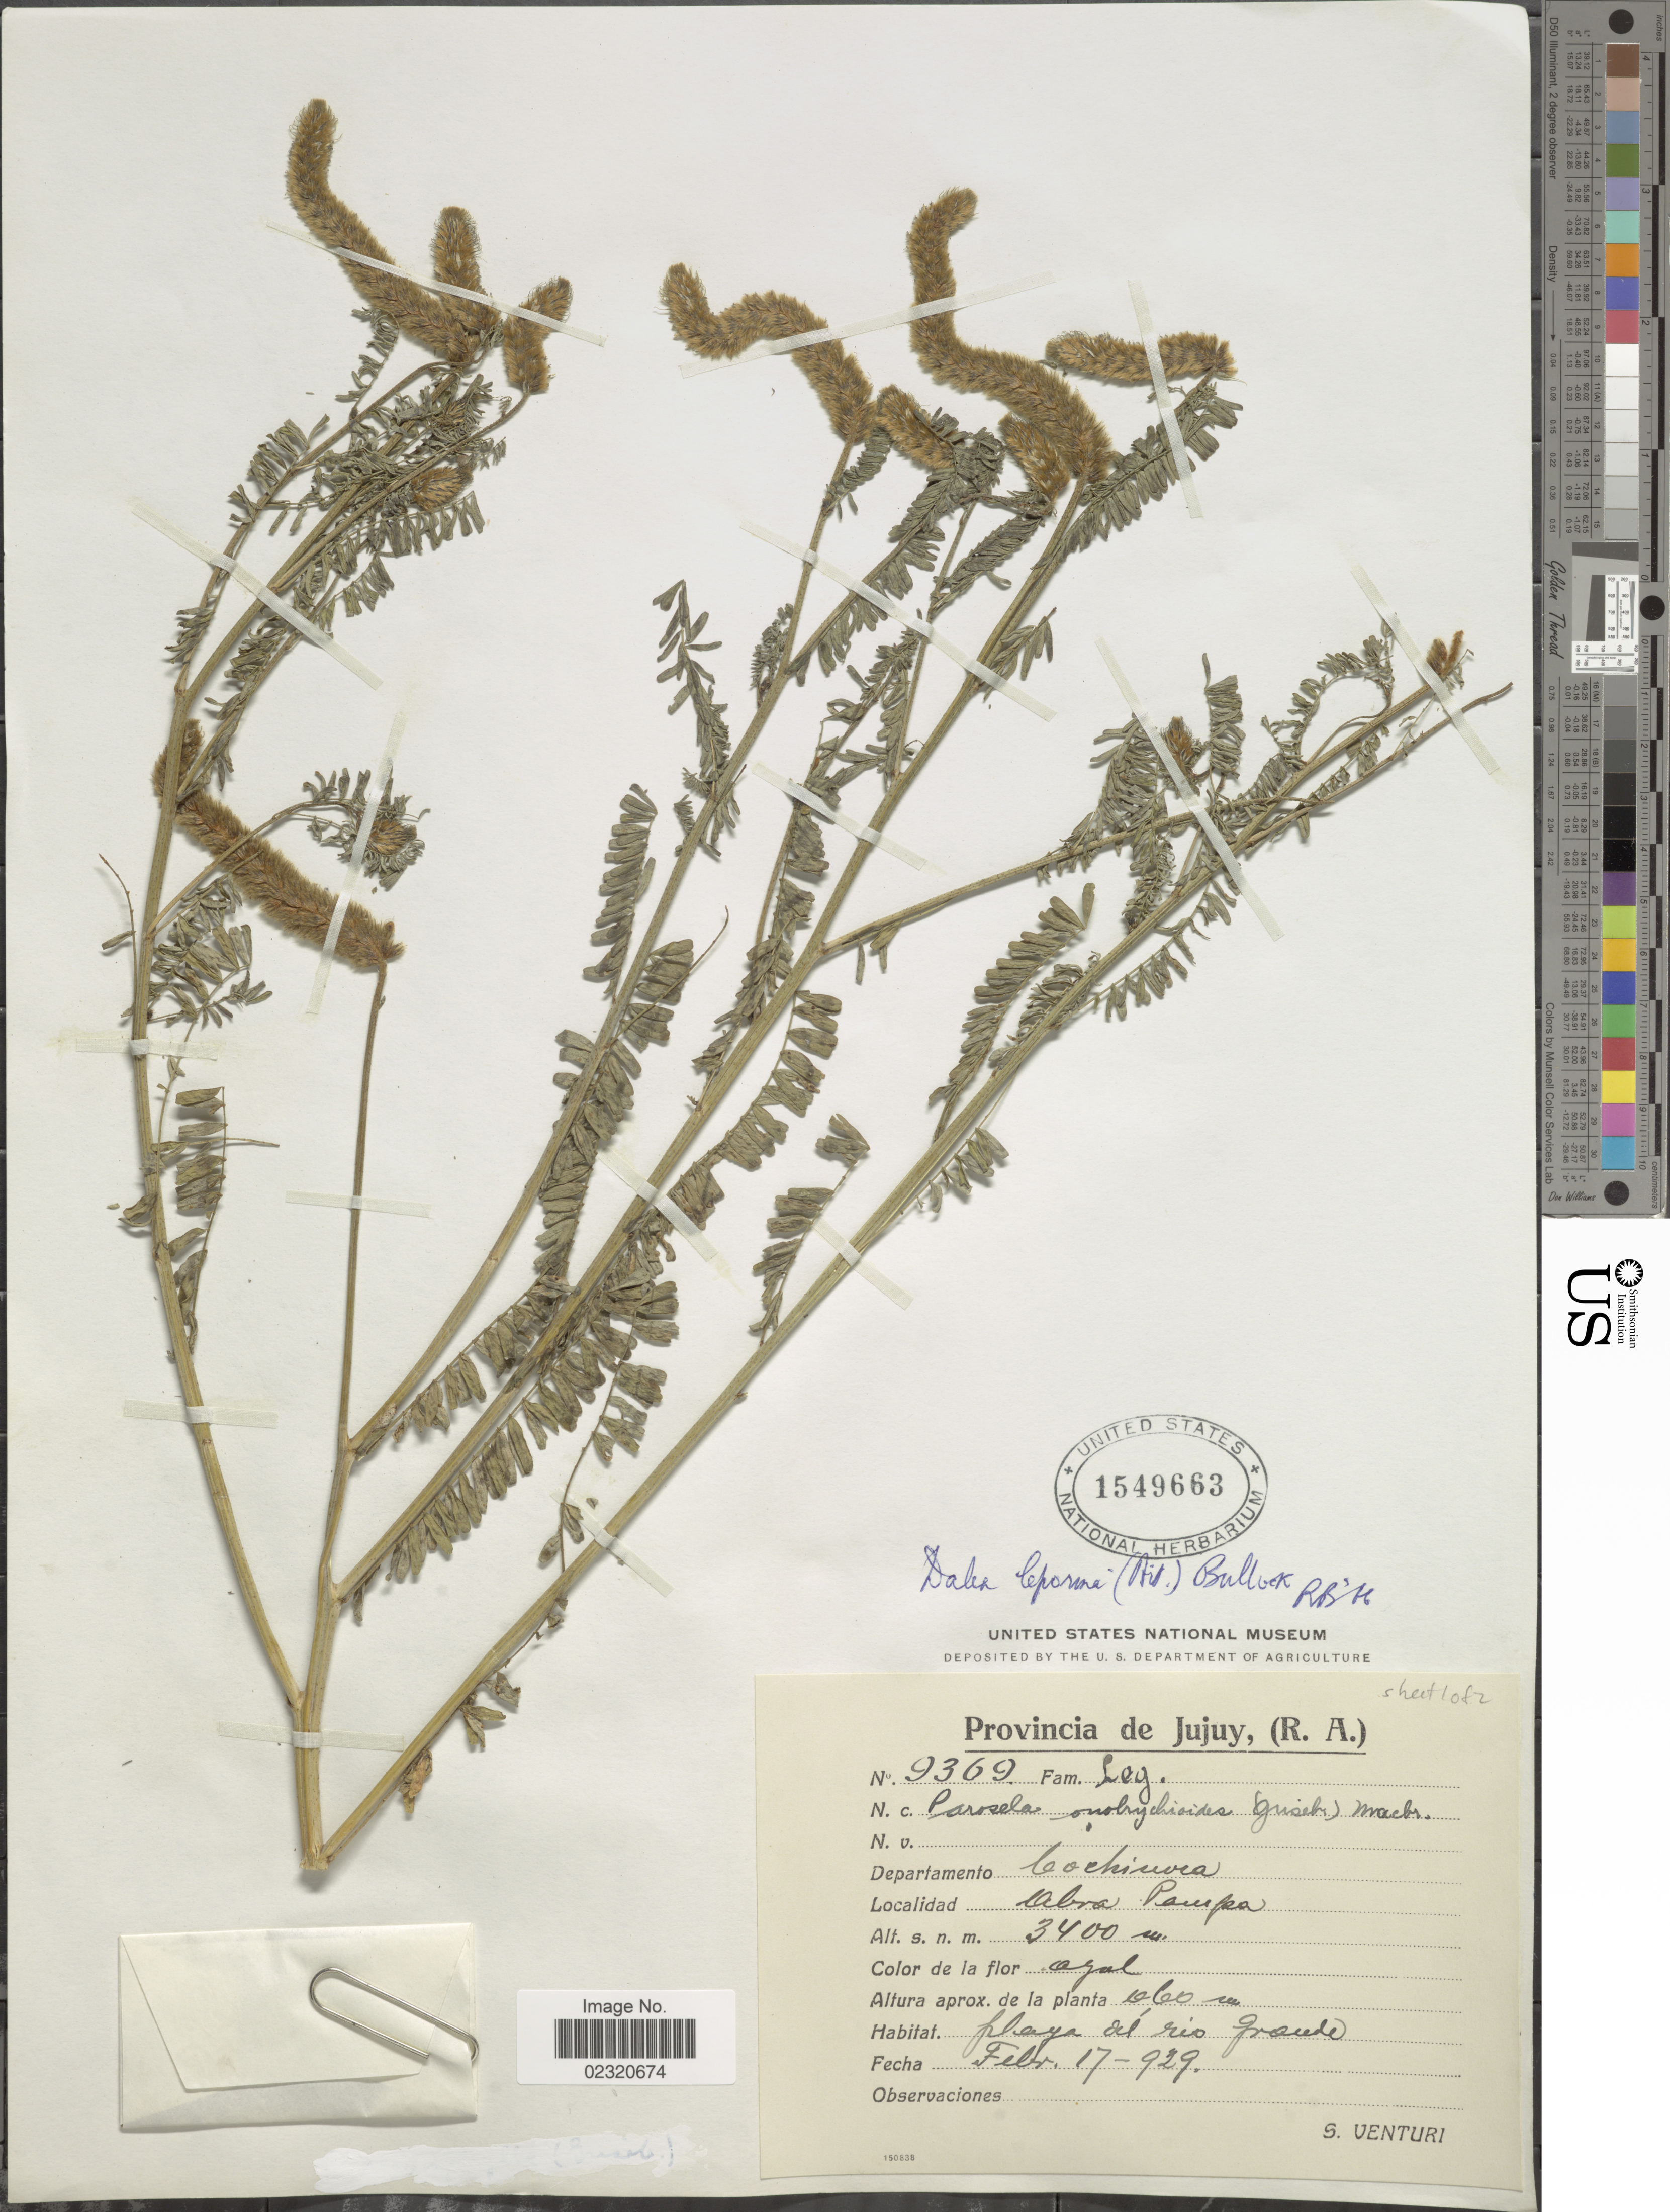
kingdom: Plantae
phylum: Tracheophyta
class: Magnoliopsida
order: Fabales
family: Fabaceae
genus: Dalea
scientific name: Dalea leporina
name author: (Aiton) Bullock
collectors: S. Venturi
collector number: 9369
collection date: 1929-02-17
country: Argentina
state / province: Jujuy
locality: Departamento Cochinoca, Abra Pampa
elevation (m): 3400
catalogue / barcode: US 1549663